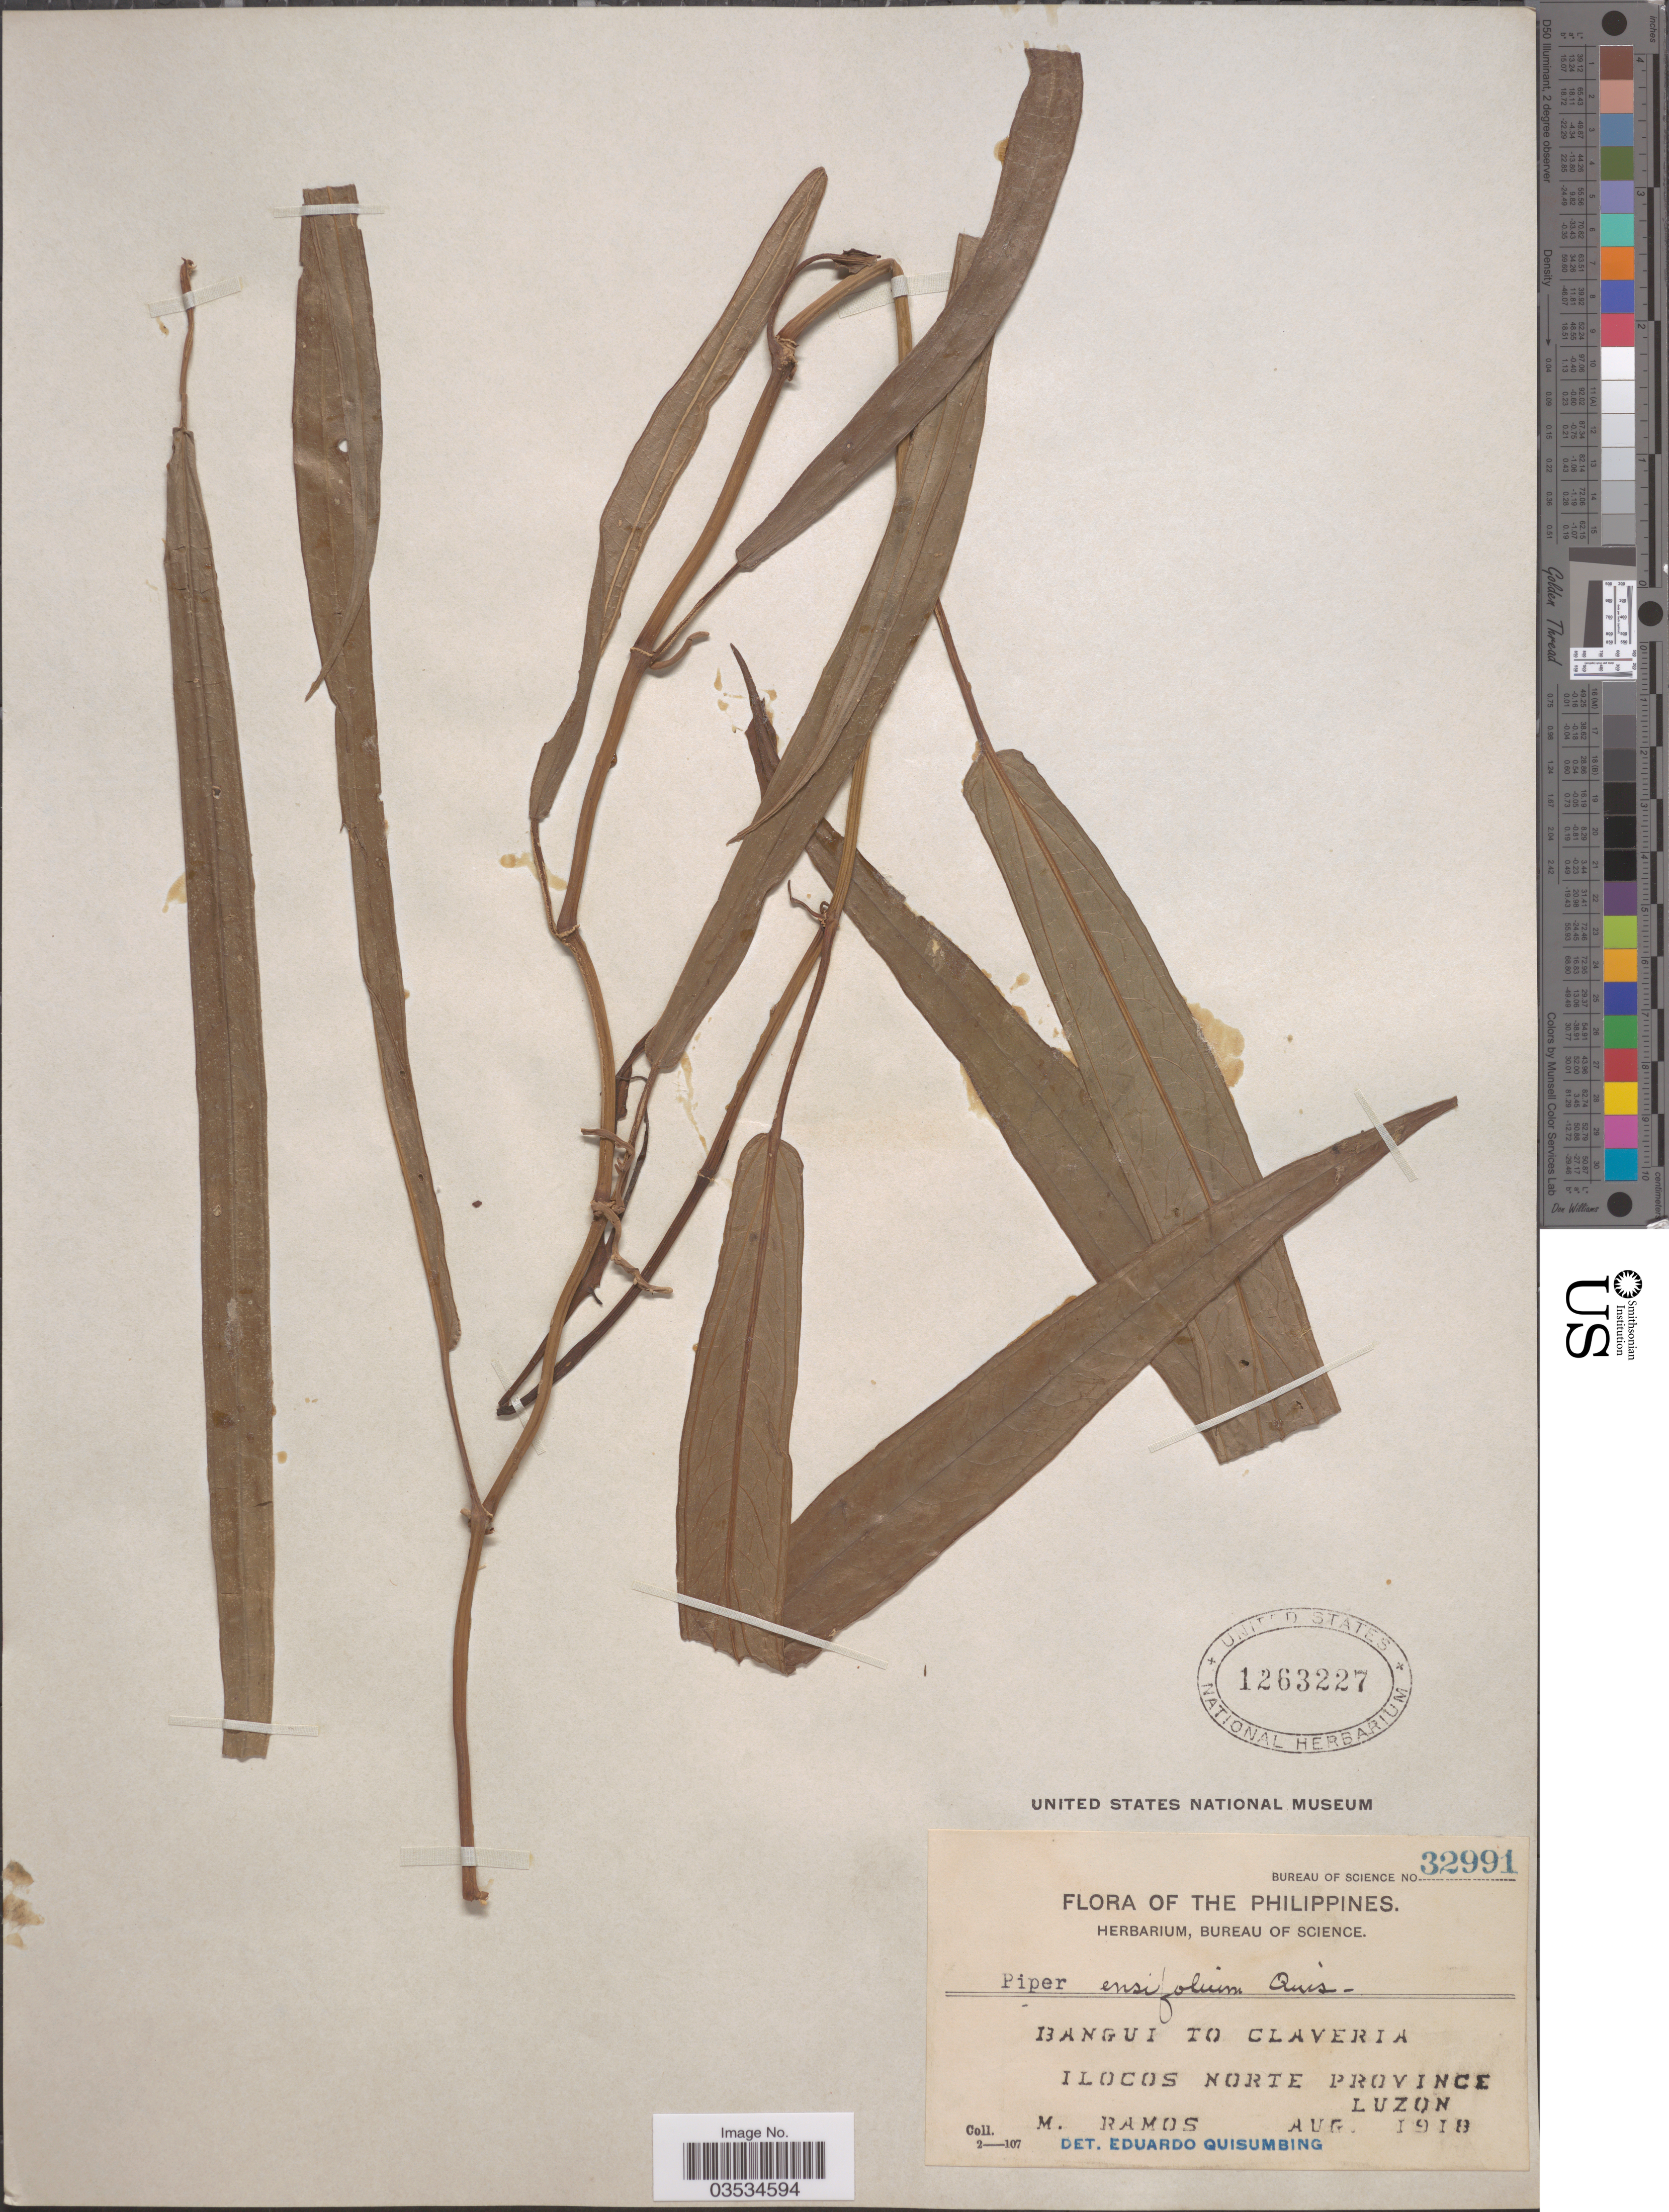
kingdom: Plantae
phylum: Tracheophyta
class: Magnoliopsida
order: Piperales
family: Piperaceae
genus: Piper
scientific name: Piper ensifolium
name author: Quisumb.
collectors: M. Ramos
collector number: Bureau of Science 32991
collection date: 1918-08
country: Philippines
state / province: Ilocos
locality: Bangui to Claveria. Ilocos Norte. Province Luzon.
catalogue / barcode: US 1263227